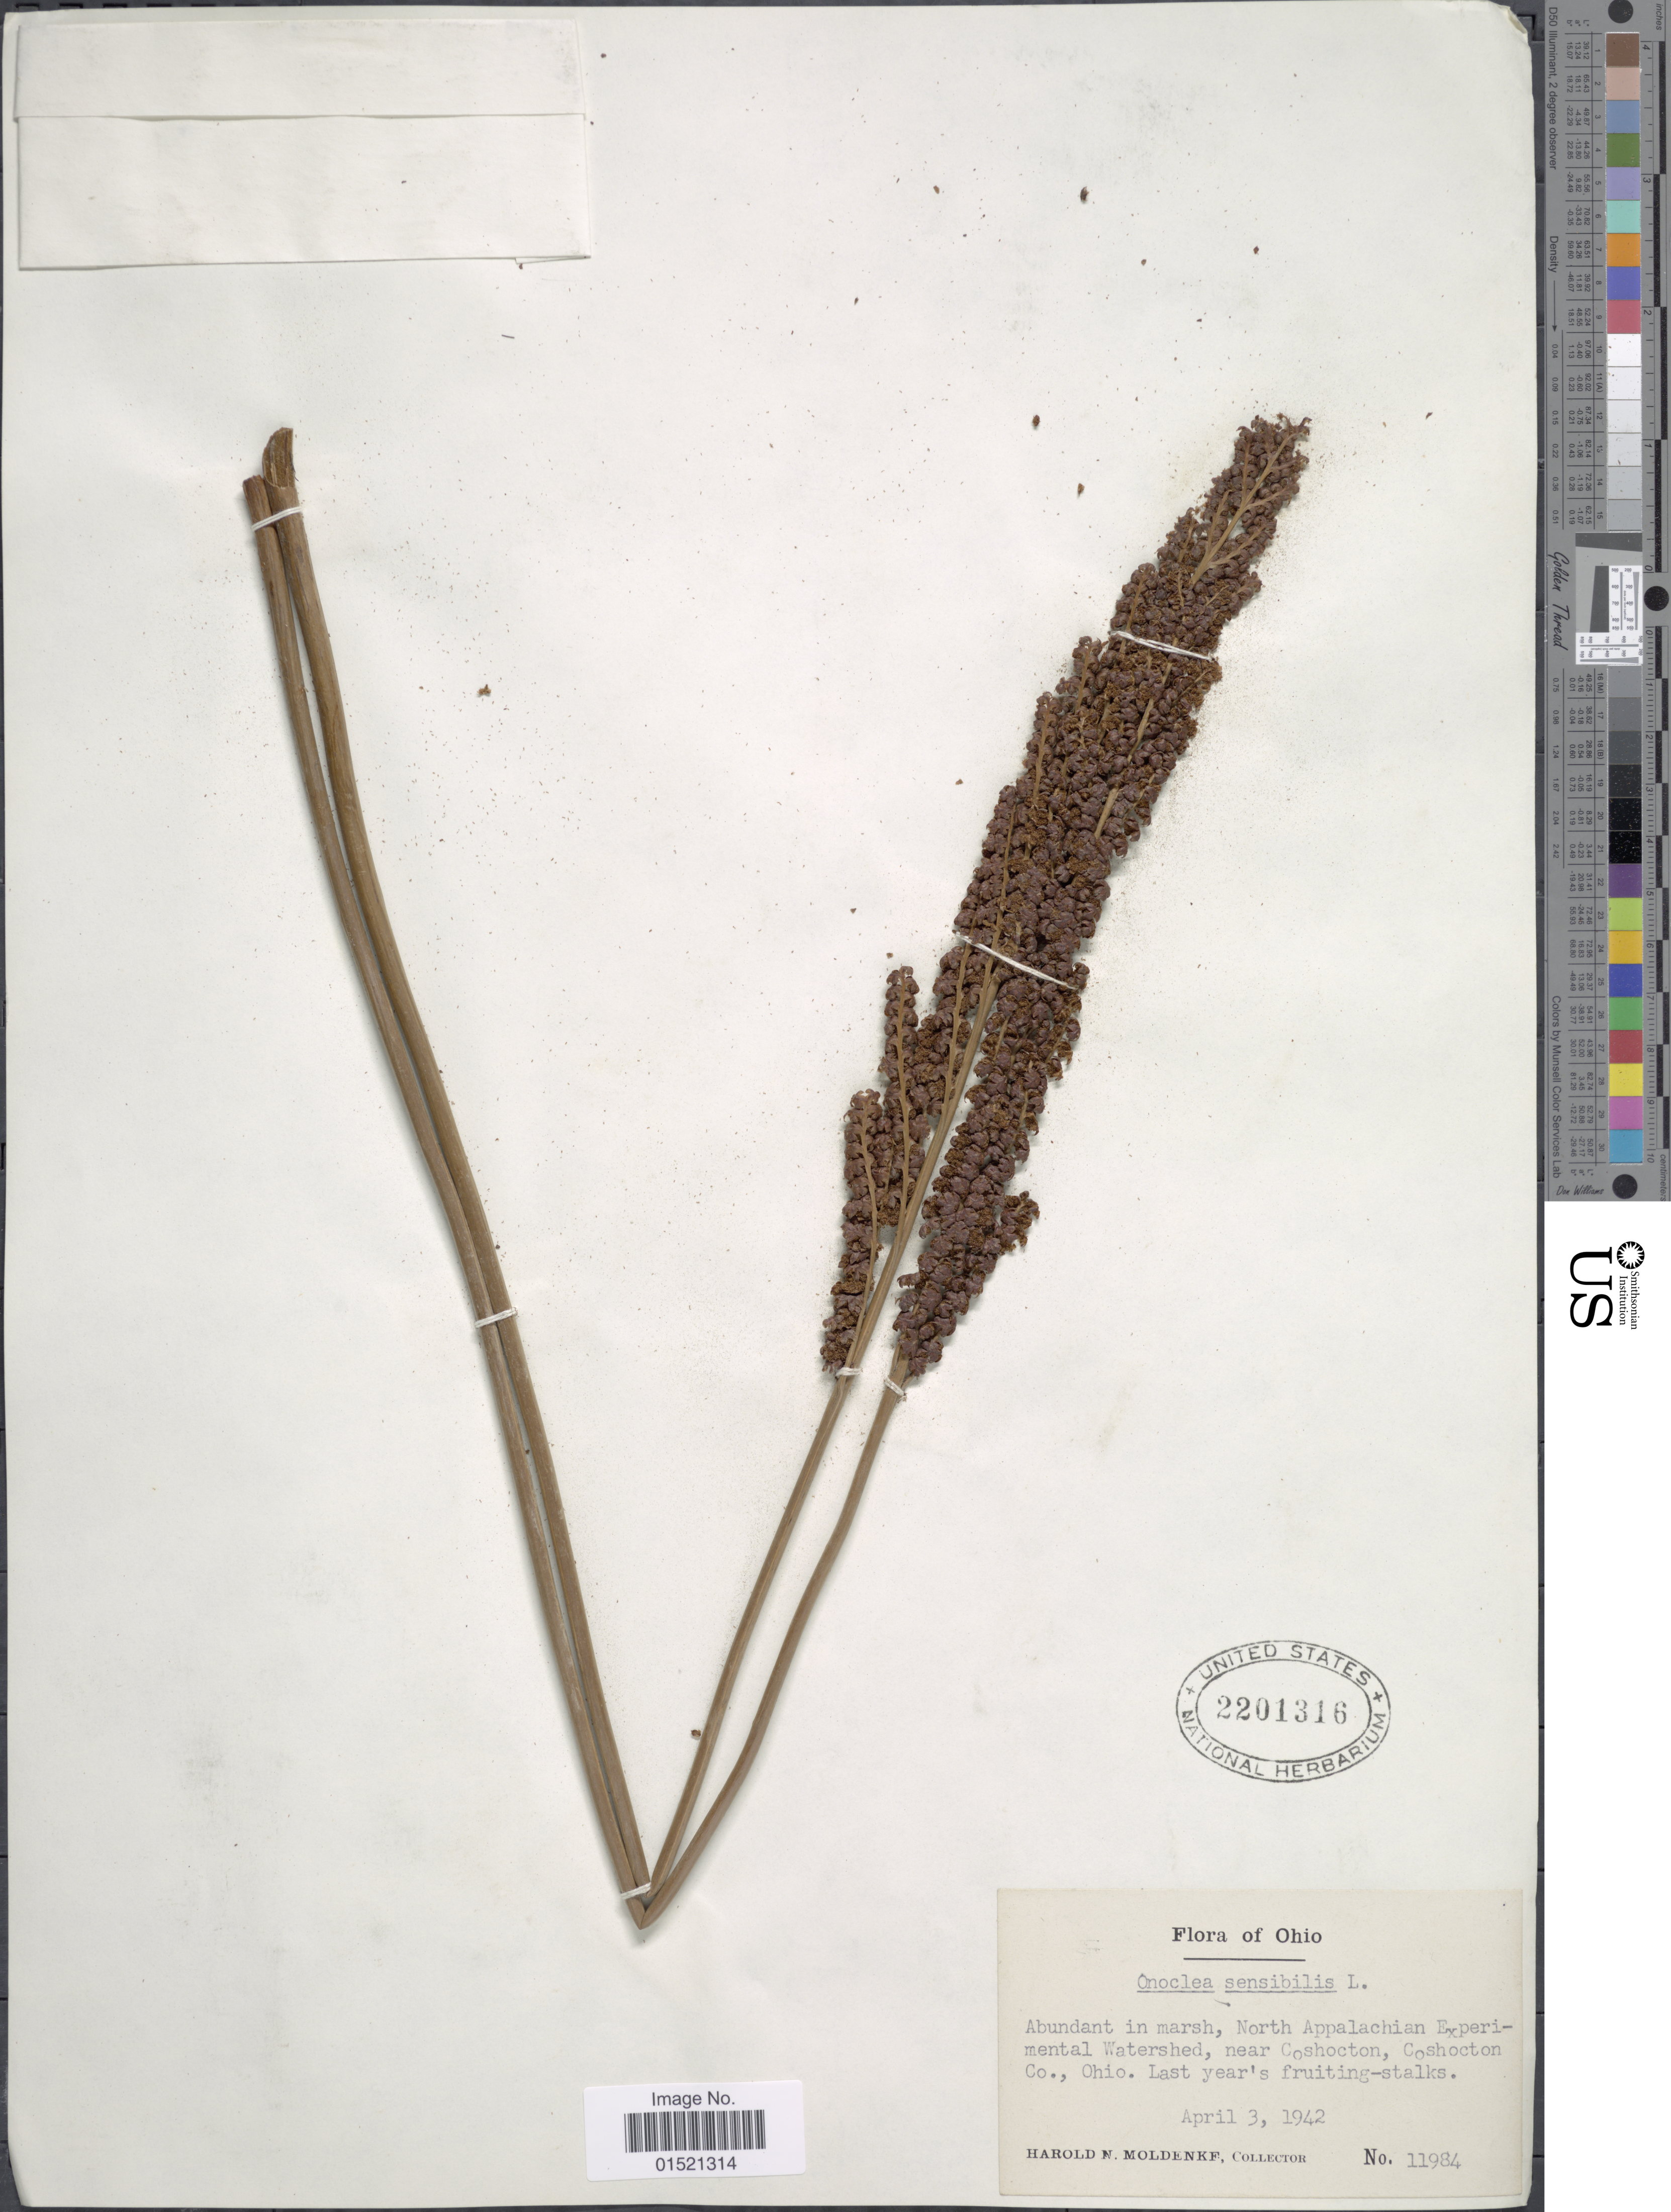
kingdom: Plantae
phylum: Tracheophyta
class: Polypodiopsida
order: Polypodiales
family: Onocleaceae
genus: Onoclea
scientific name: Onoclea sensibilis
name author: L.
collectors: H. N. Moldenke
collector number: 11984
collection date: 1942-04-03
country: United States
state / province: Ohio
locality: North Appalachian Experimental Watershed, near Coshocton, Coshocton Co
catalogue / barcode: US 2201316